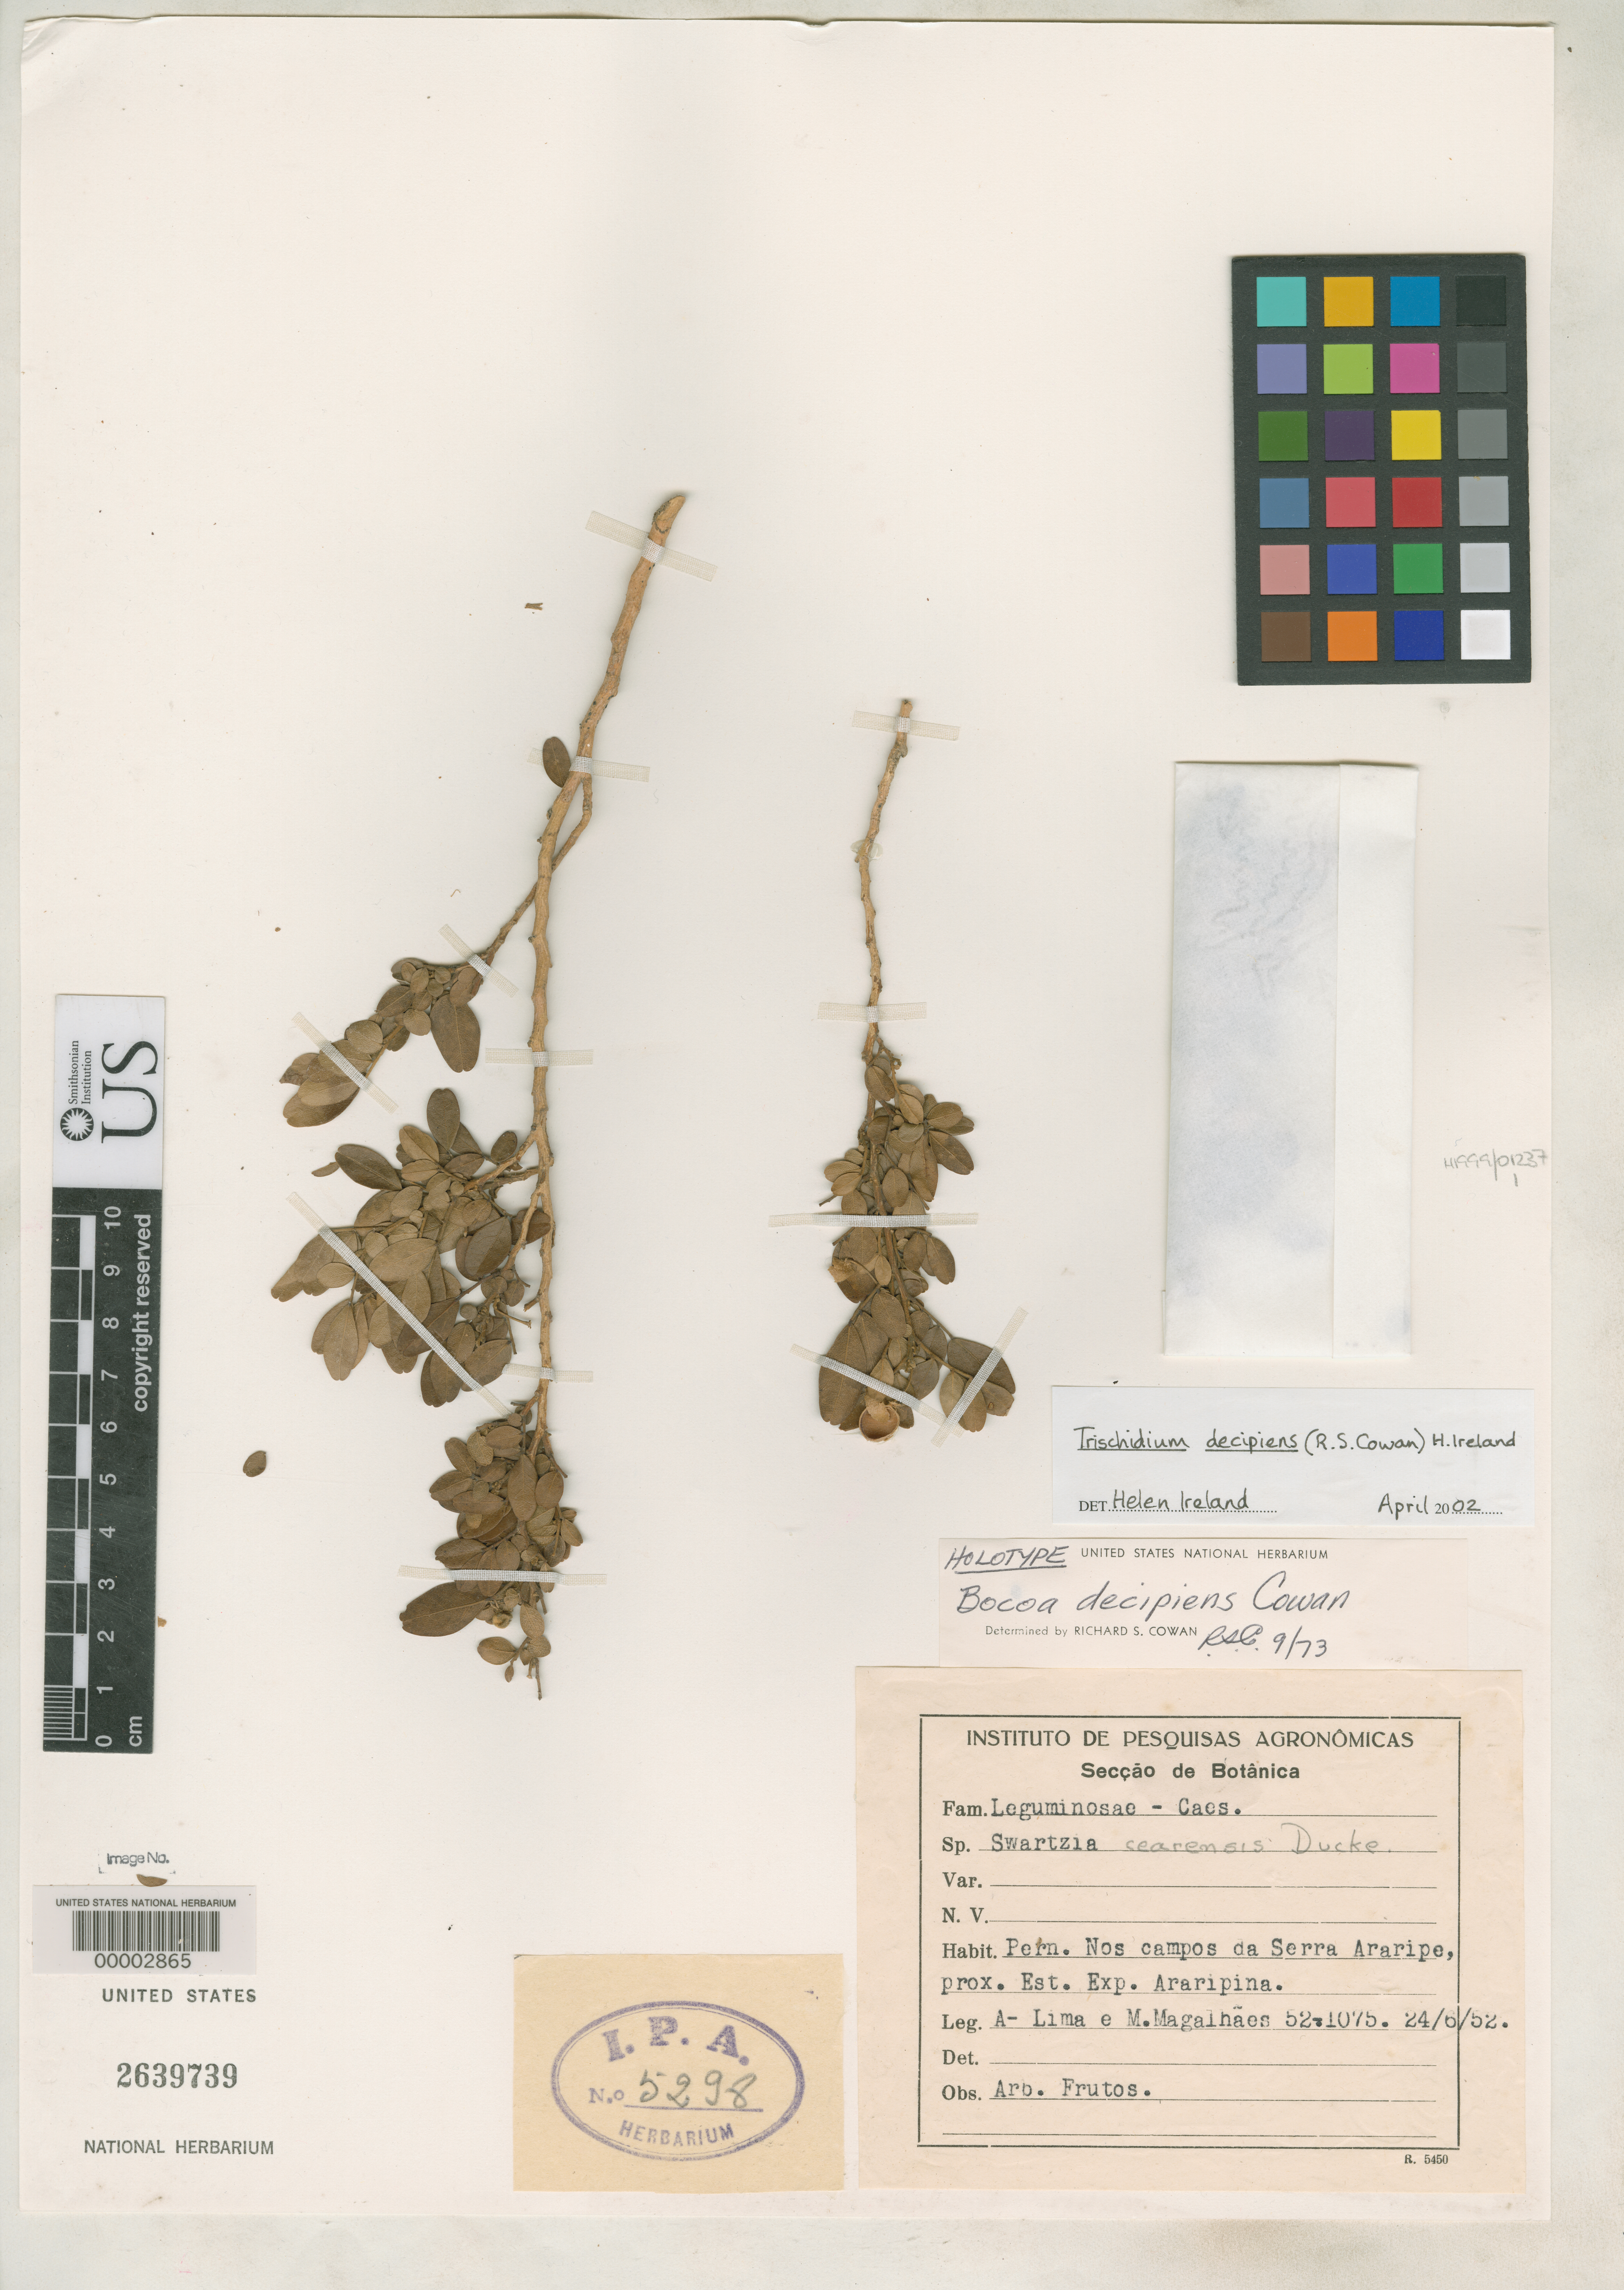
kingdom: Plantae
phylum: Tracheophyta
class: Magnoliopsida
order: Fabales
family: Fabaceae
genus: Bocoa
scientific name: Bocoa decipiens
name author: R.S. Cowan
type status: Holotype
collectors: A. Lima & M. Magalhães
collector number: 52-1075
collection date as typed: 24 Jun 1952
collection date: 1952-06-24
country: Brazil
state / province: Pernambuco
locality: Serra Araripe, Araripina.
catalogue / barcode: US 2639739